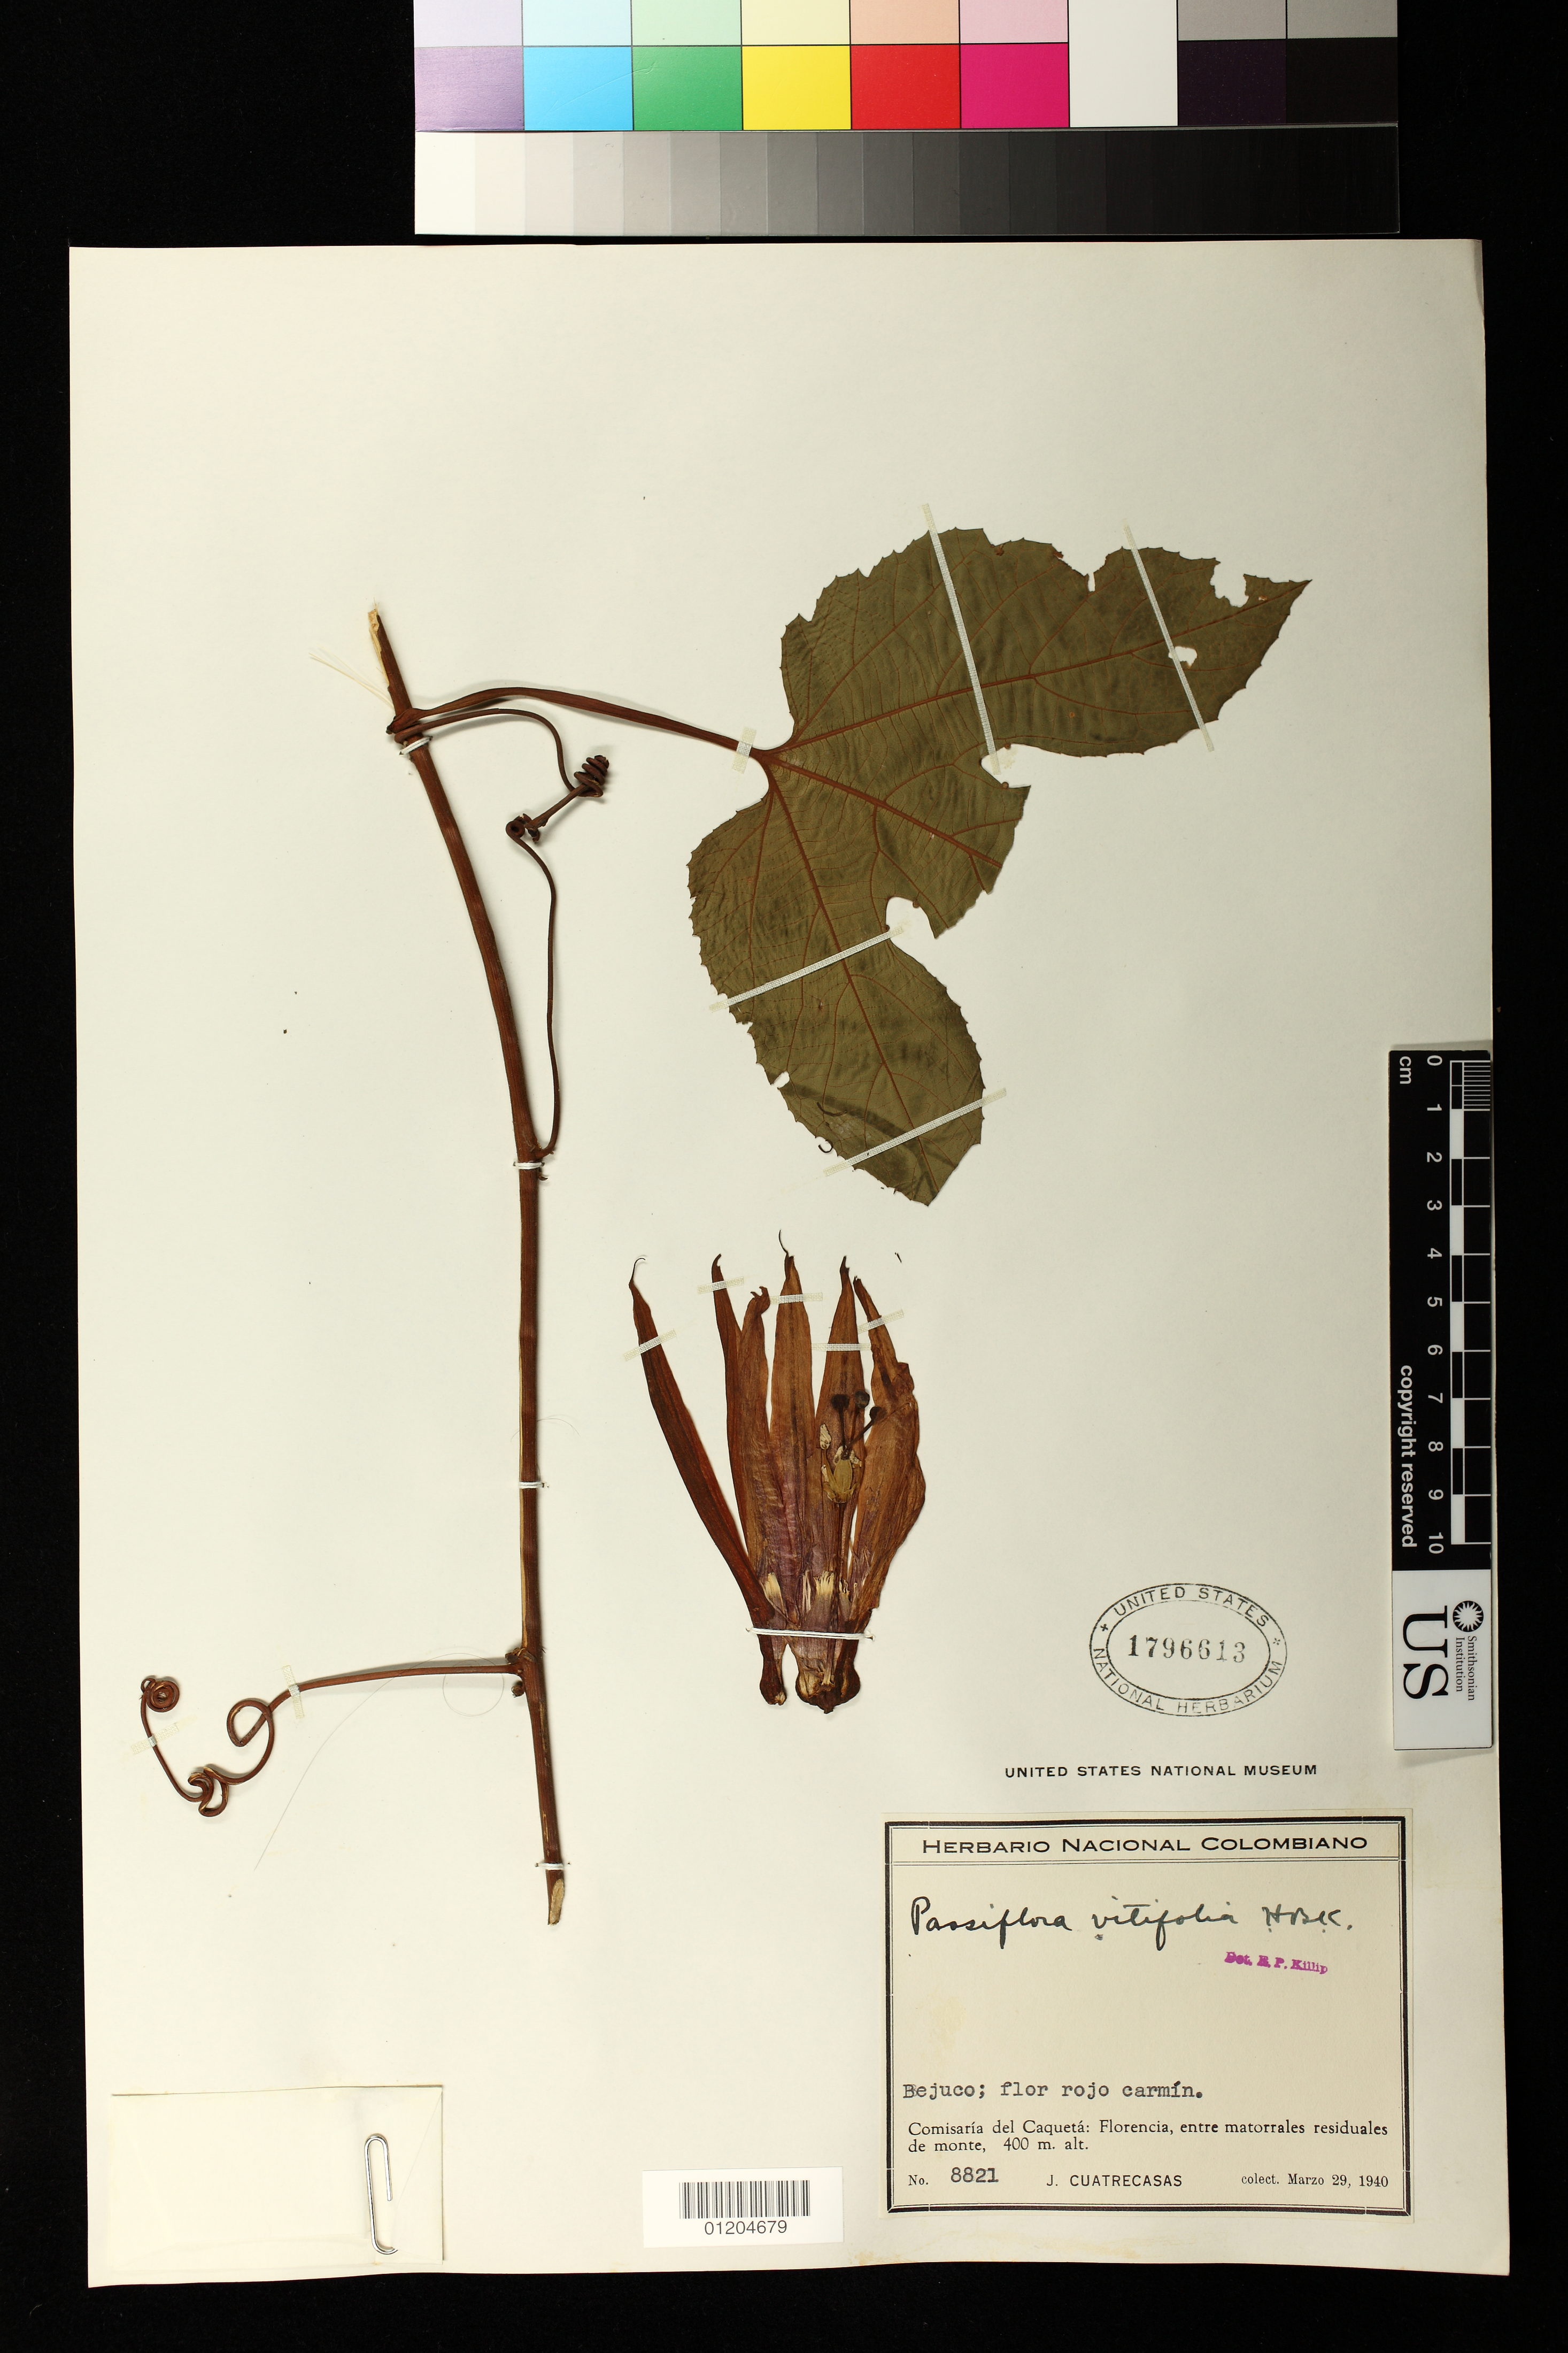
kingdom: Plantae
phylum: Tracheophyta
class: Magnoliopsida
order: Malpighiales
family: Passifloraceae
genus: Passiflora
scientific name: Passiflora vitifolia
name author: Kunth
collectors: J. Cuatrecasas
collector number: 8821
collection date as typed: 29 Mar 1940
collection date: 1940-03-29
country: Colombia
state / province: Caquetá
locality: Florencia, entre Matorrales Residuales de Monte.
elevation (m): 400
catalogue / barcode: US 1796613